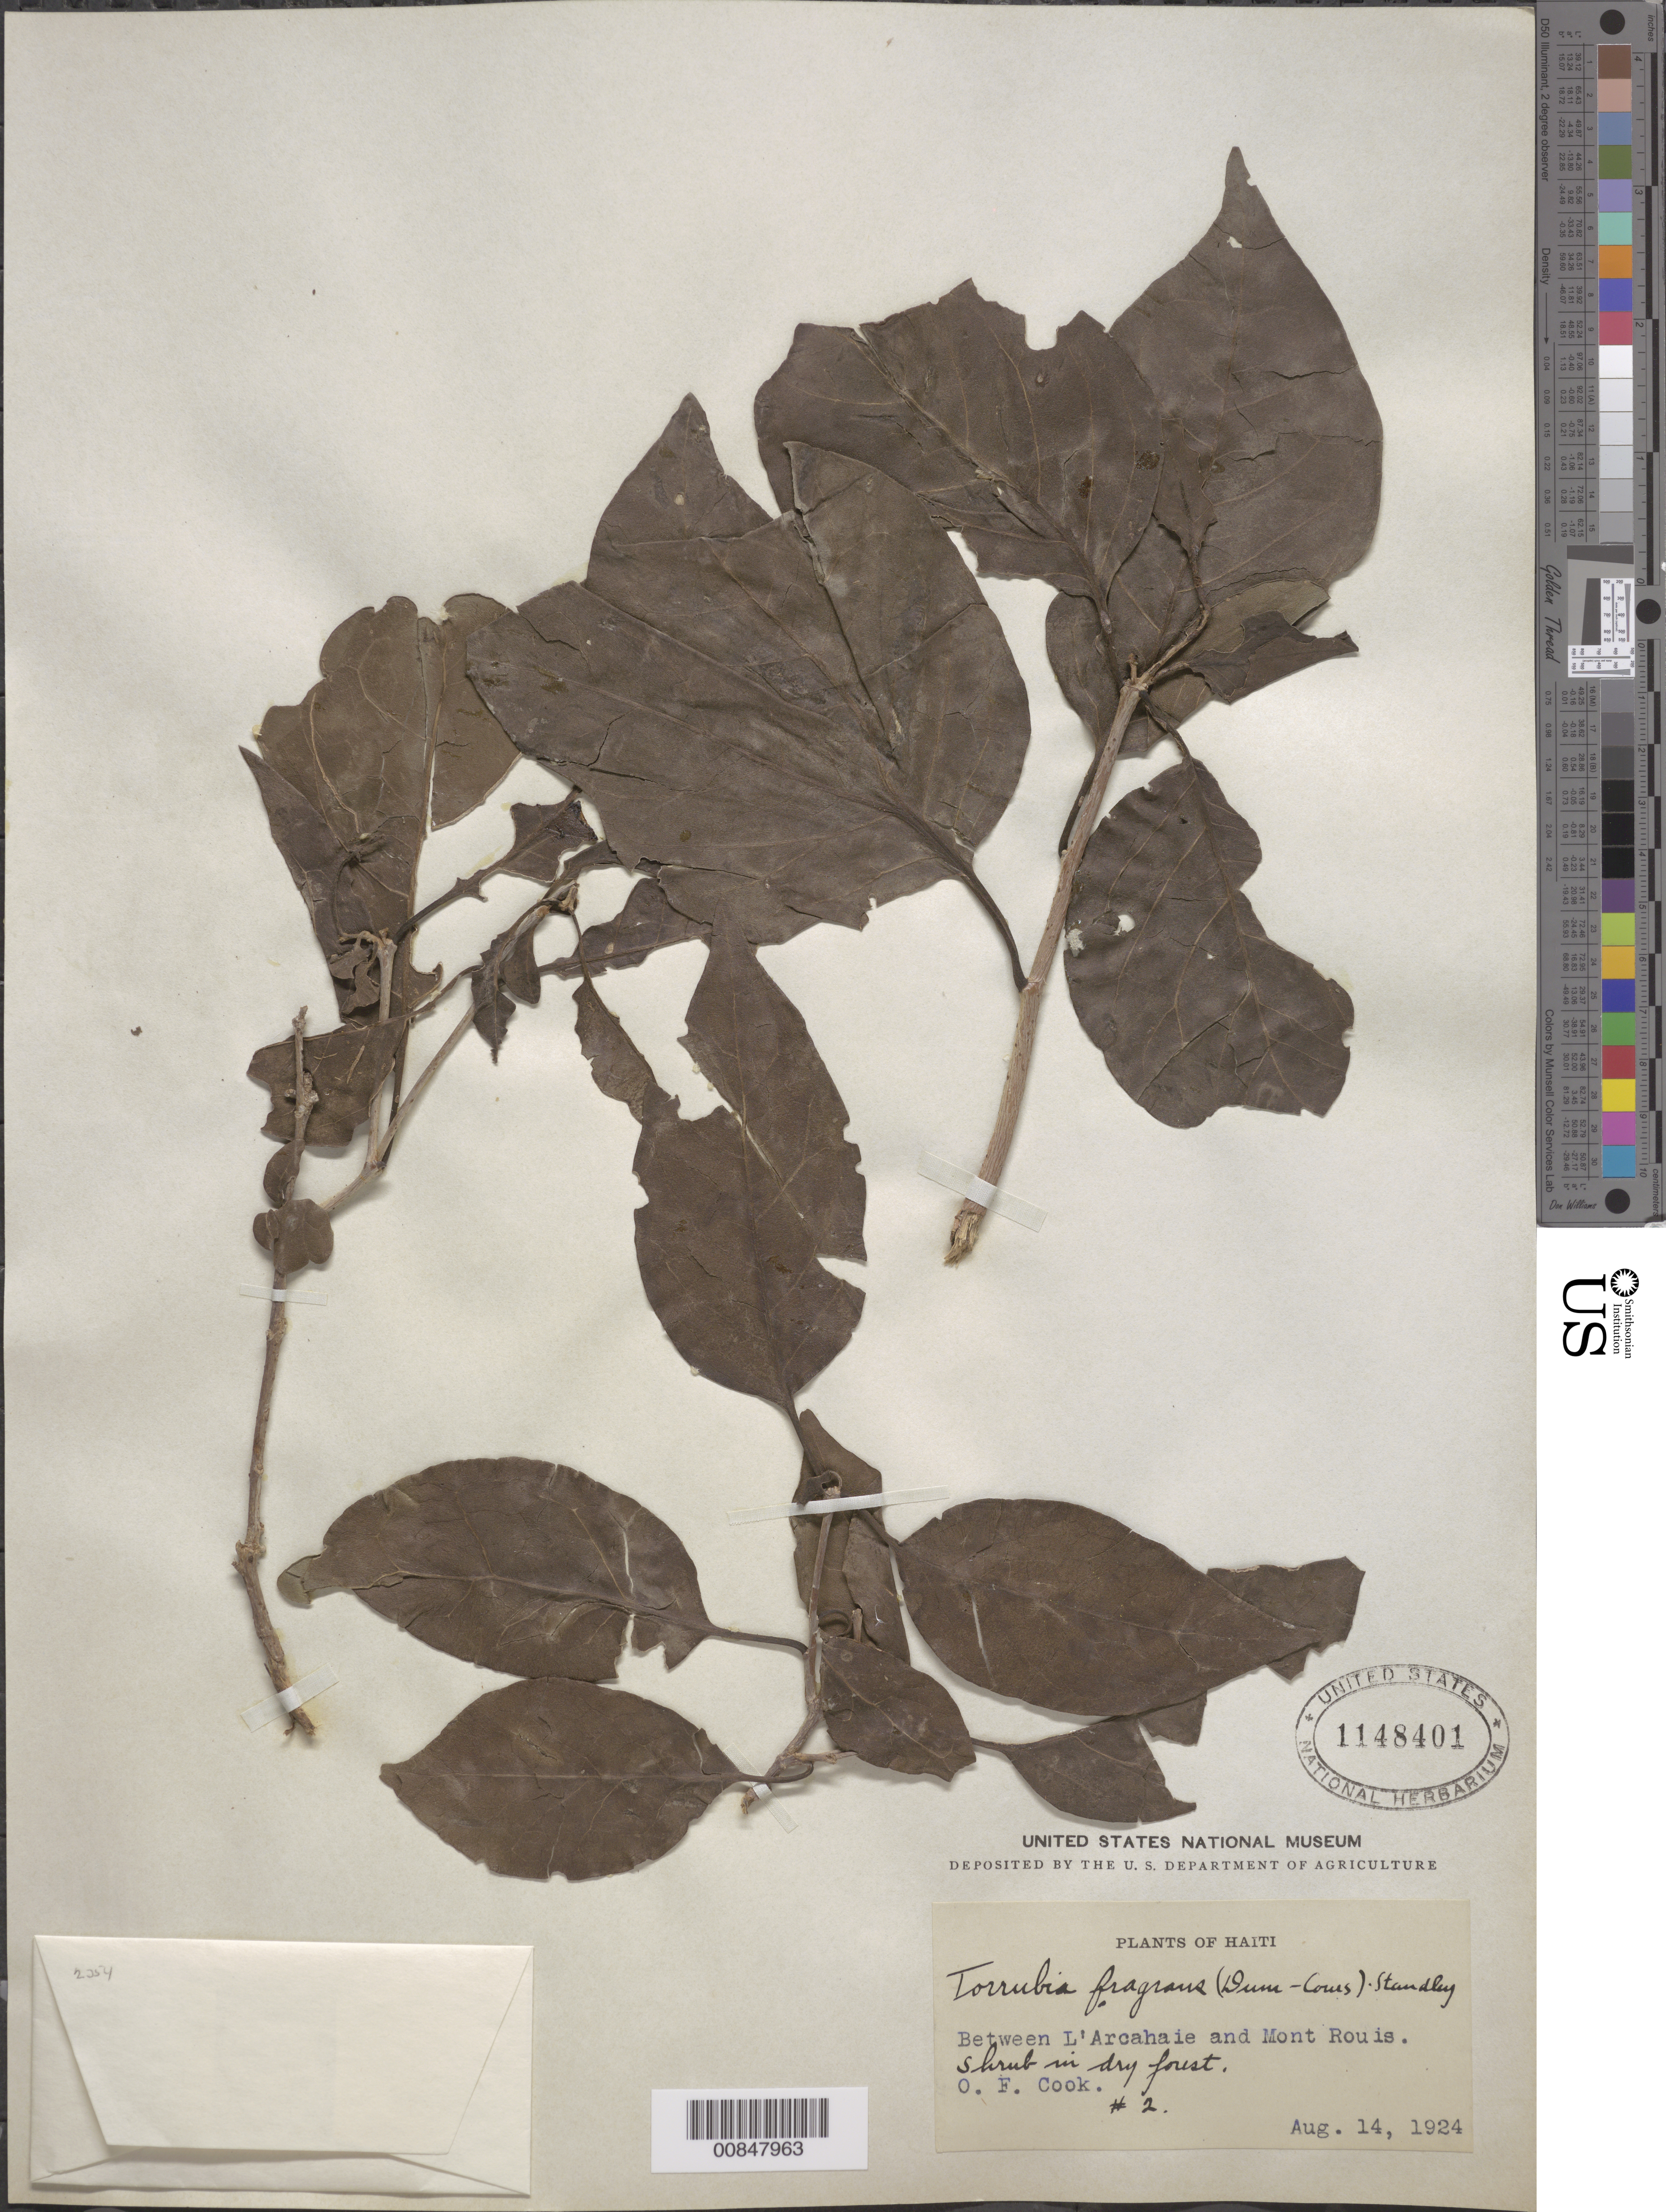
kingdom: Plantae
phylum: Tracheophyta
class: Magnoliopsida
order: Caryophyllales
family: Nyctaginaceae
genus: Guapira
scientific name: Guapira fragrans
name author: (Dum. Cours.) Little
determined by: Strong, Mark T., (BOT), Smithsonian Institution - National Museum of Natural History (UNITED STATES)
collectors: O. F. Cook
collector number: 2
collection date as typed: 14 Aug 1924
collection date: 1924-08-14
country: Haiti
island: Hispaniola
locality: Between L' Arcahaie and Mont Rouis.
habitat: Dry forest.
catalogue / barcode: US 1148401